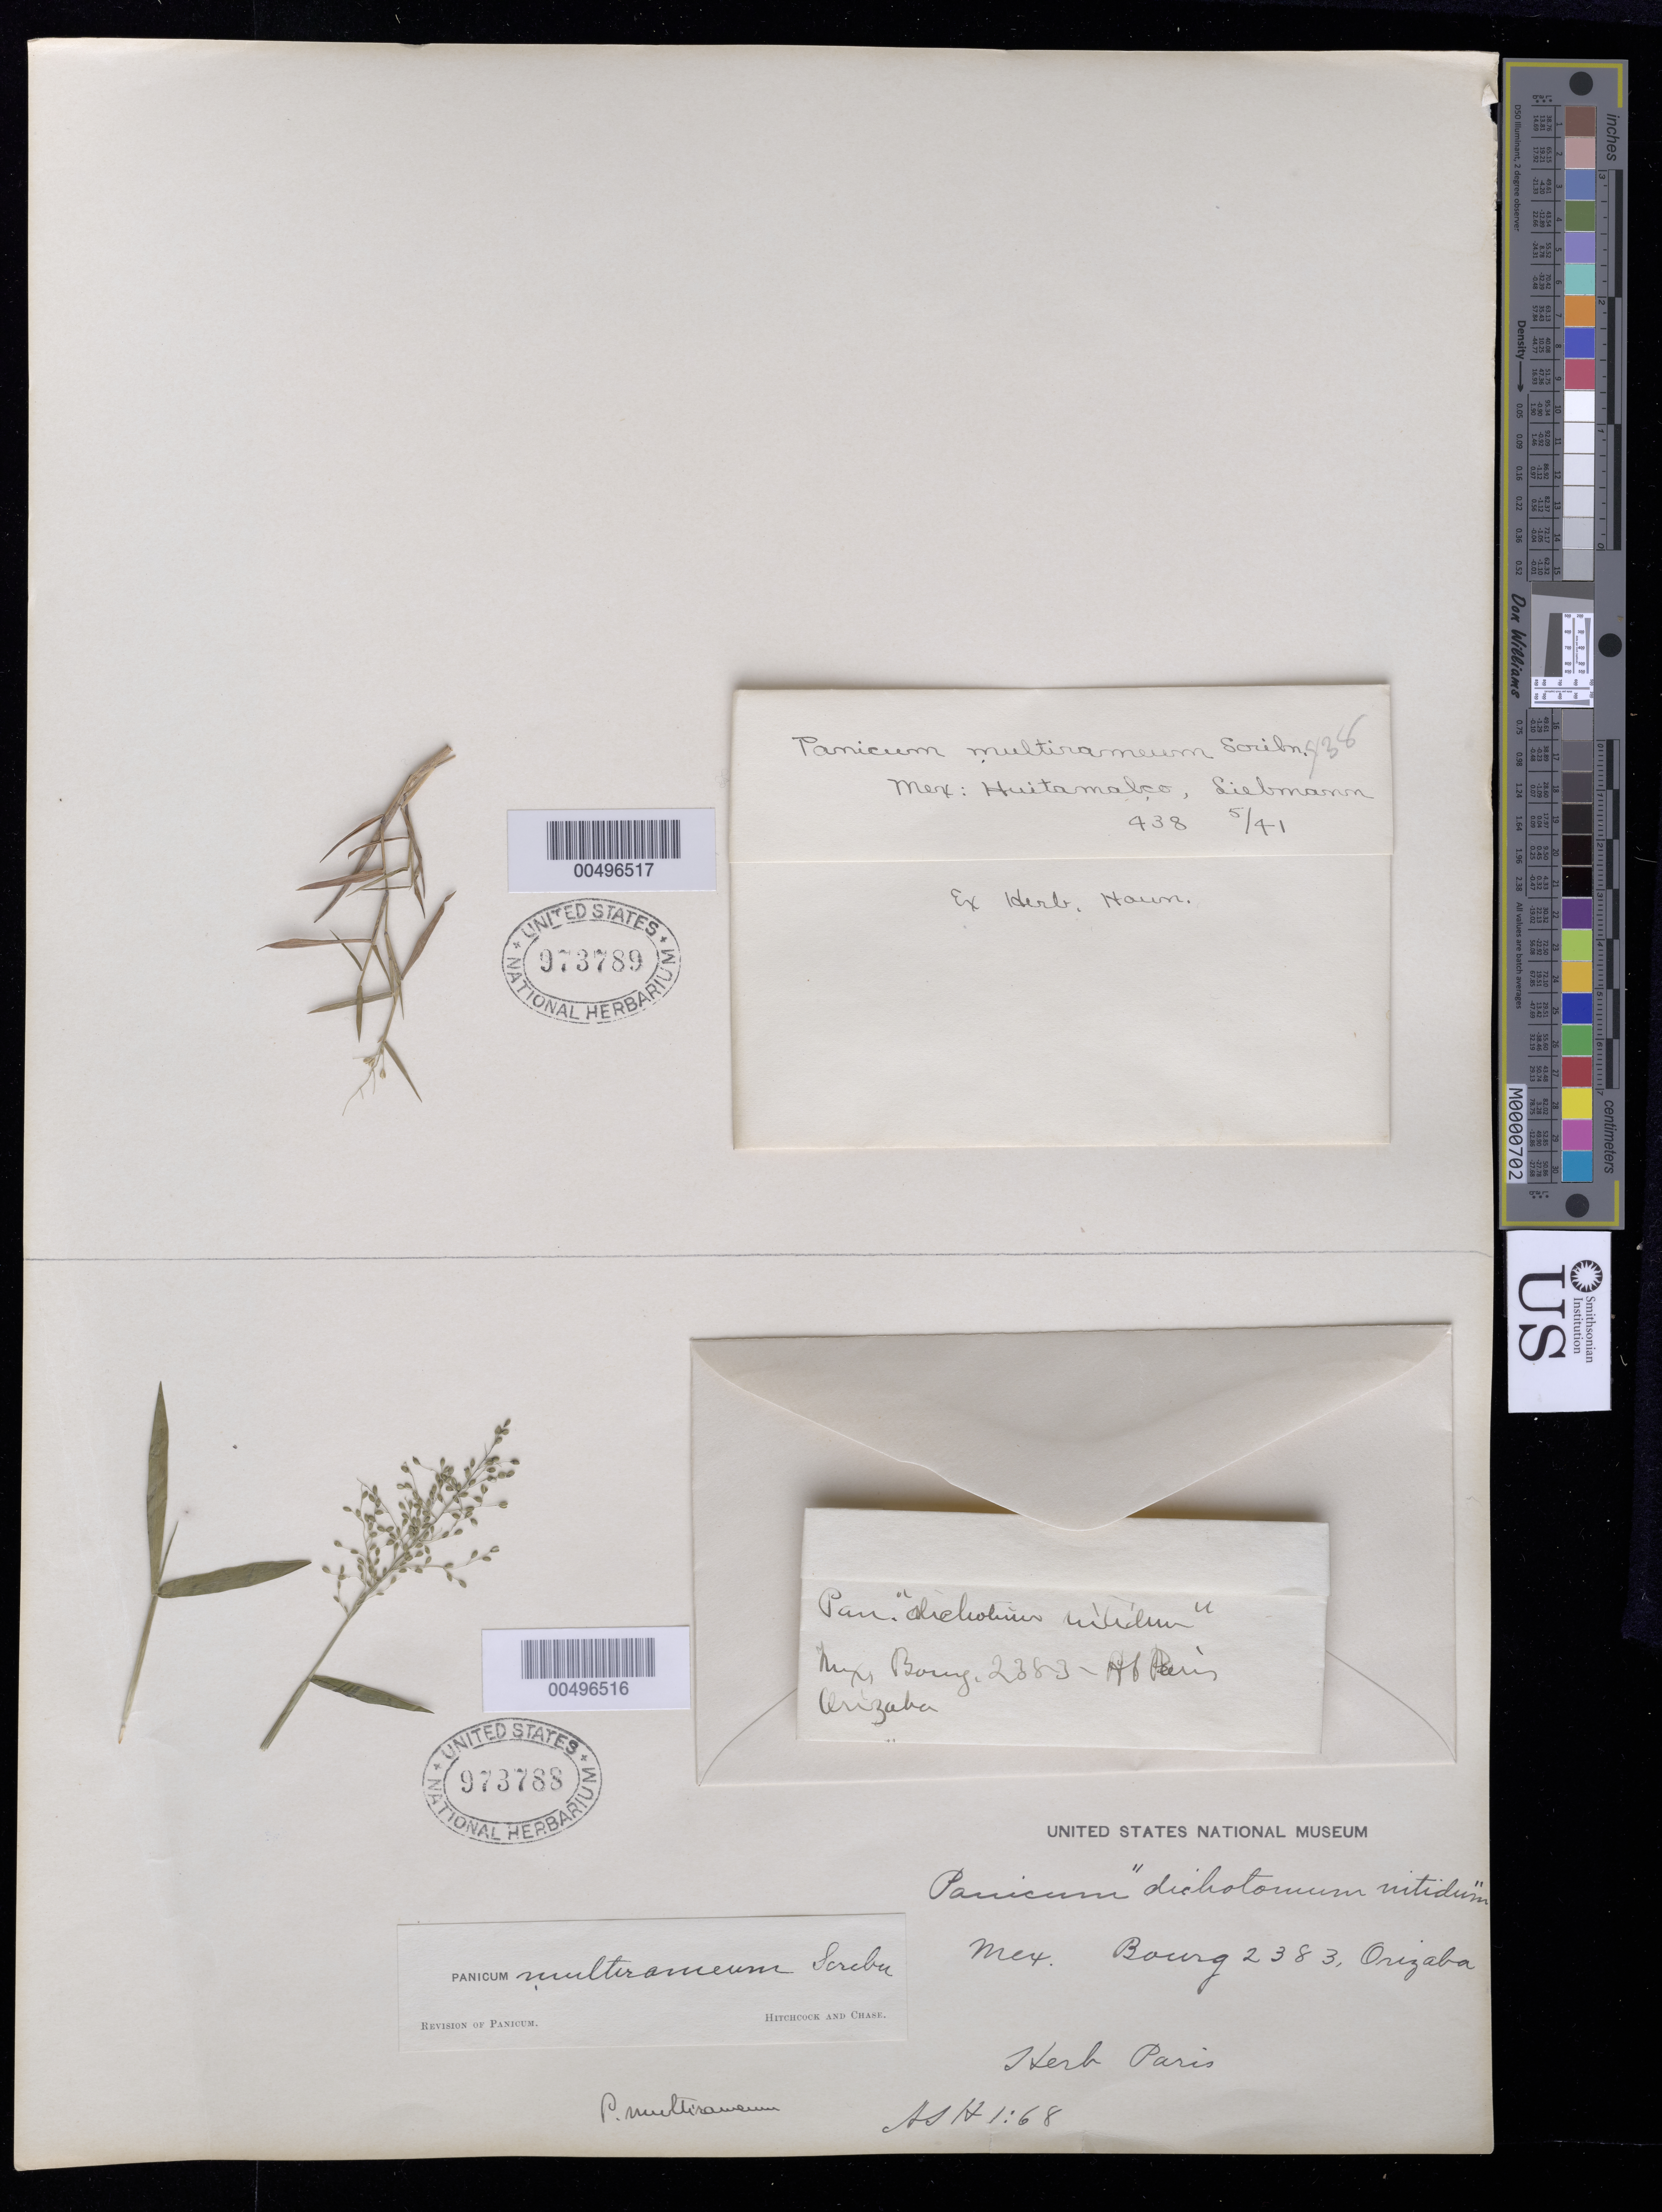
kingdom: Plantae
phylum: Tracheophyta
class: Liliopsida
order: Poales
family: Poaceae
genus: Panicum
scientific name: Panicum multirameum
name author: Scribn.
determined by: Hitchcock, A. S.; Chase, [M.] A.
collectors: F. M. Liebmann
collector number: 438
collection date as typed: May 1841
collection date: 1841-05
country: Mexico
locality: Huitamalco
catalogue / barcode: US 973789